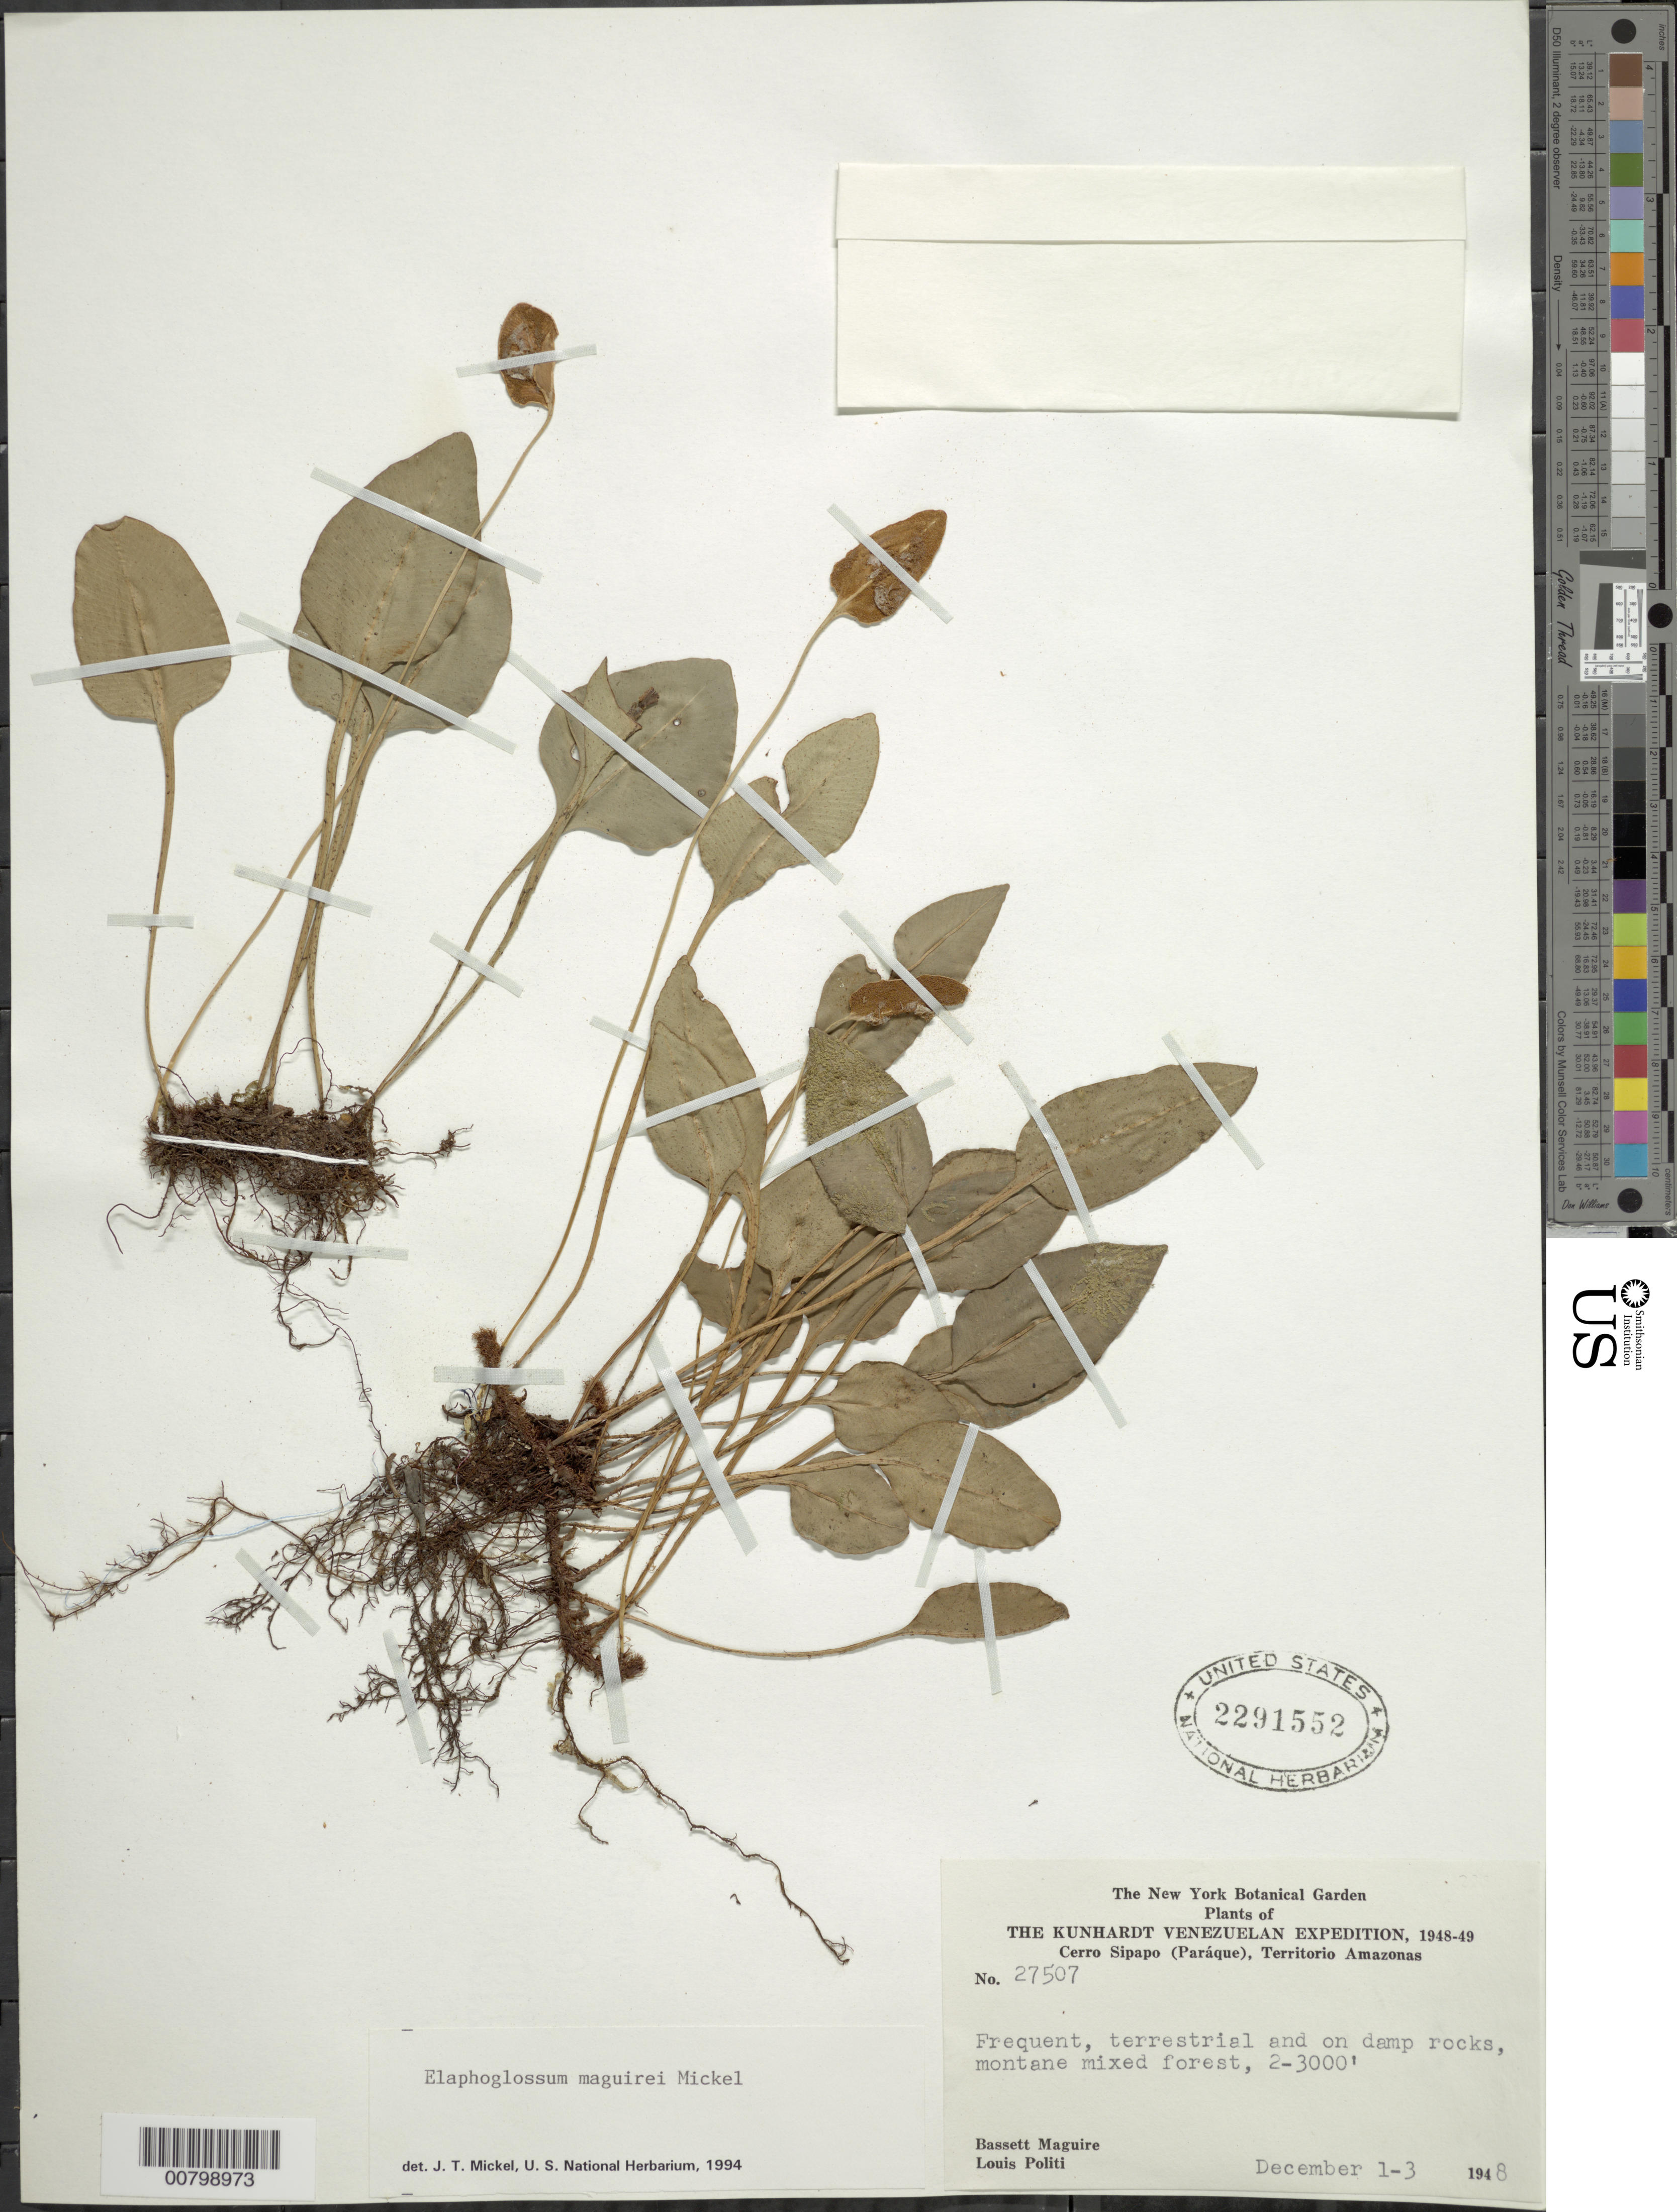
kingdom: Plantae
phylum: Tracheophyta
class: Polypodiopsida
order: Polypodiales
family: Dryopteridaceae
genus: Elaphoglossum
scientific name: Elaphoglossum maguirei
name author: Mickel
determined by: Mickel, J. T., (NY), New York Botanical Garden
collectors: B. Maguire & L. Politi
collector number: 27507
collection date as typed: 1-Dec-48 to 3-Dec-48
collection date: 1948-12-01/1948-12-03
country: Venezuela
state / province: Amazonas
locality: Cerro Sipapo (Paráque)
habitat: Mixed montane forest, on damp rocks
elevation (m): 610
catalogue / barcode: US 2291552